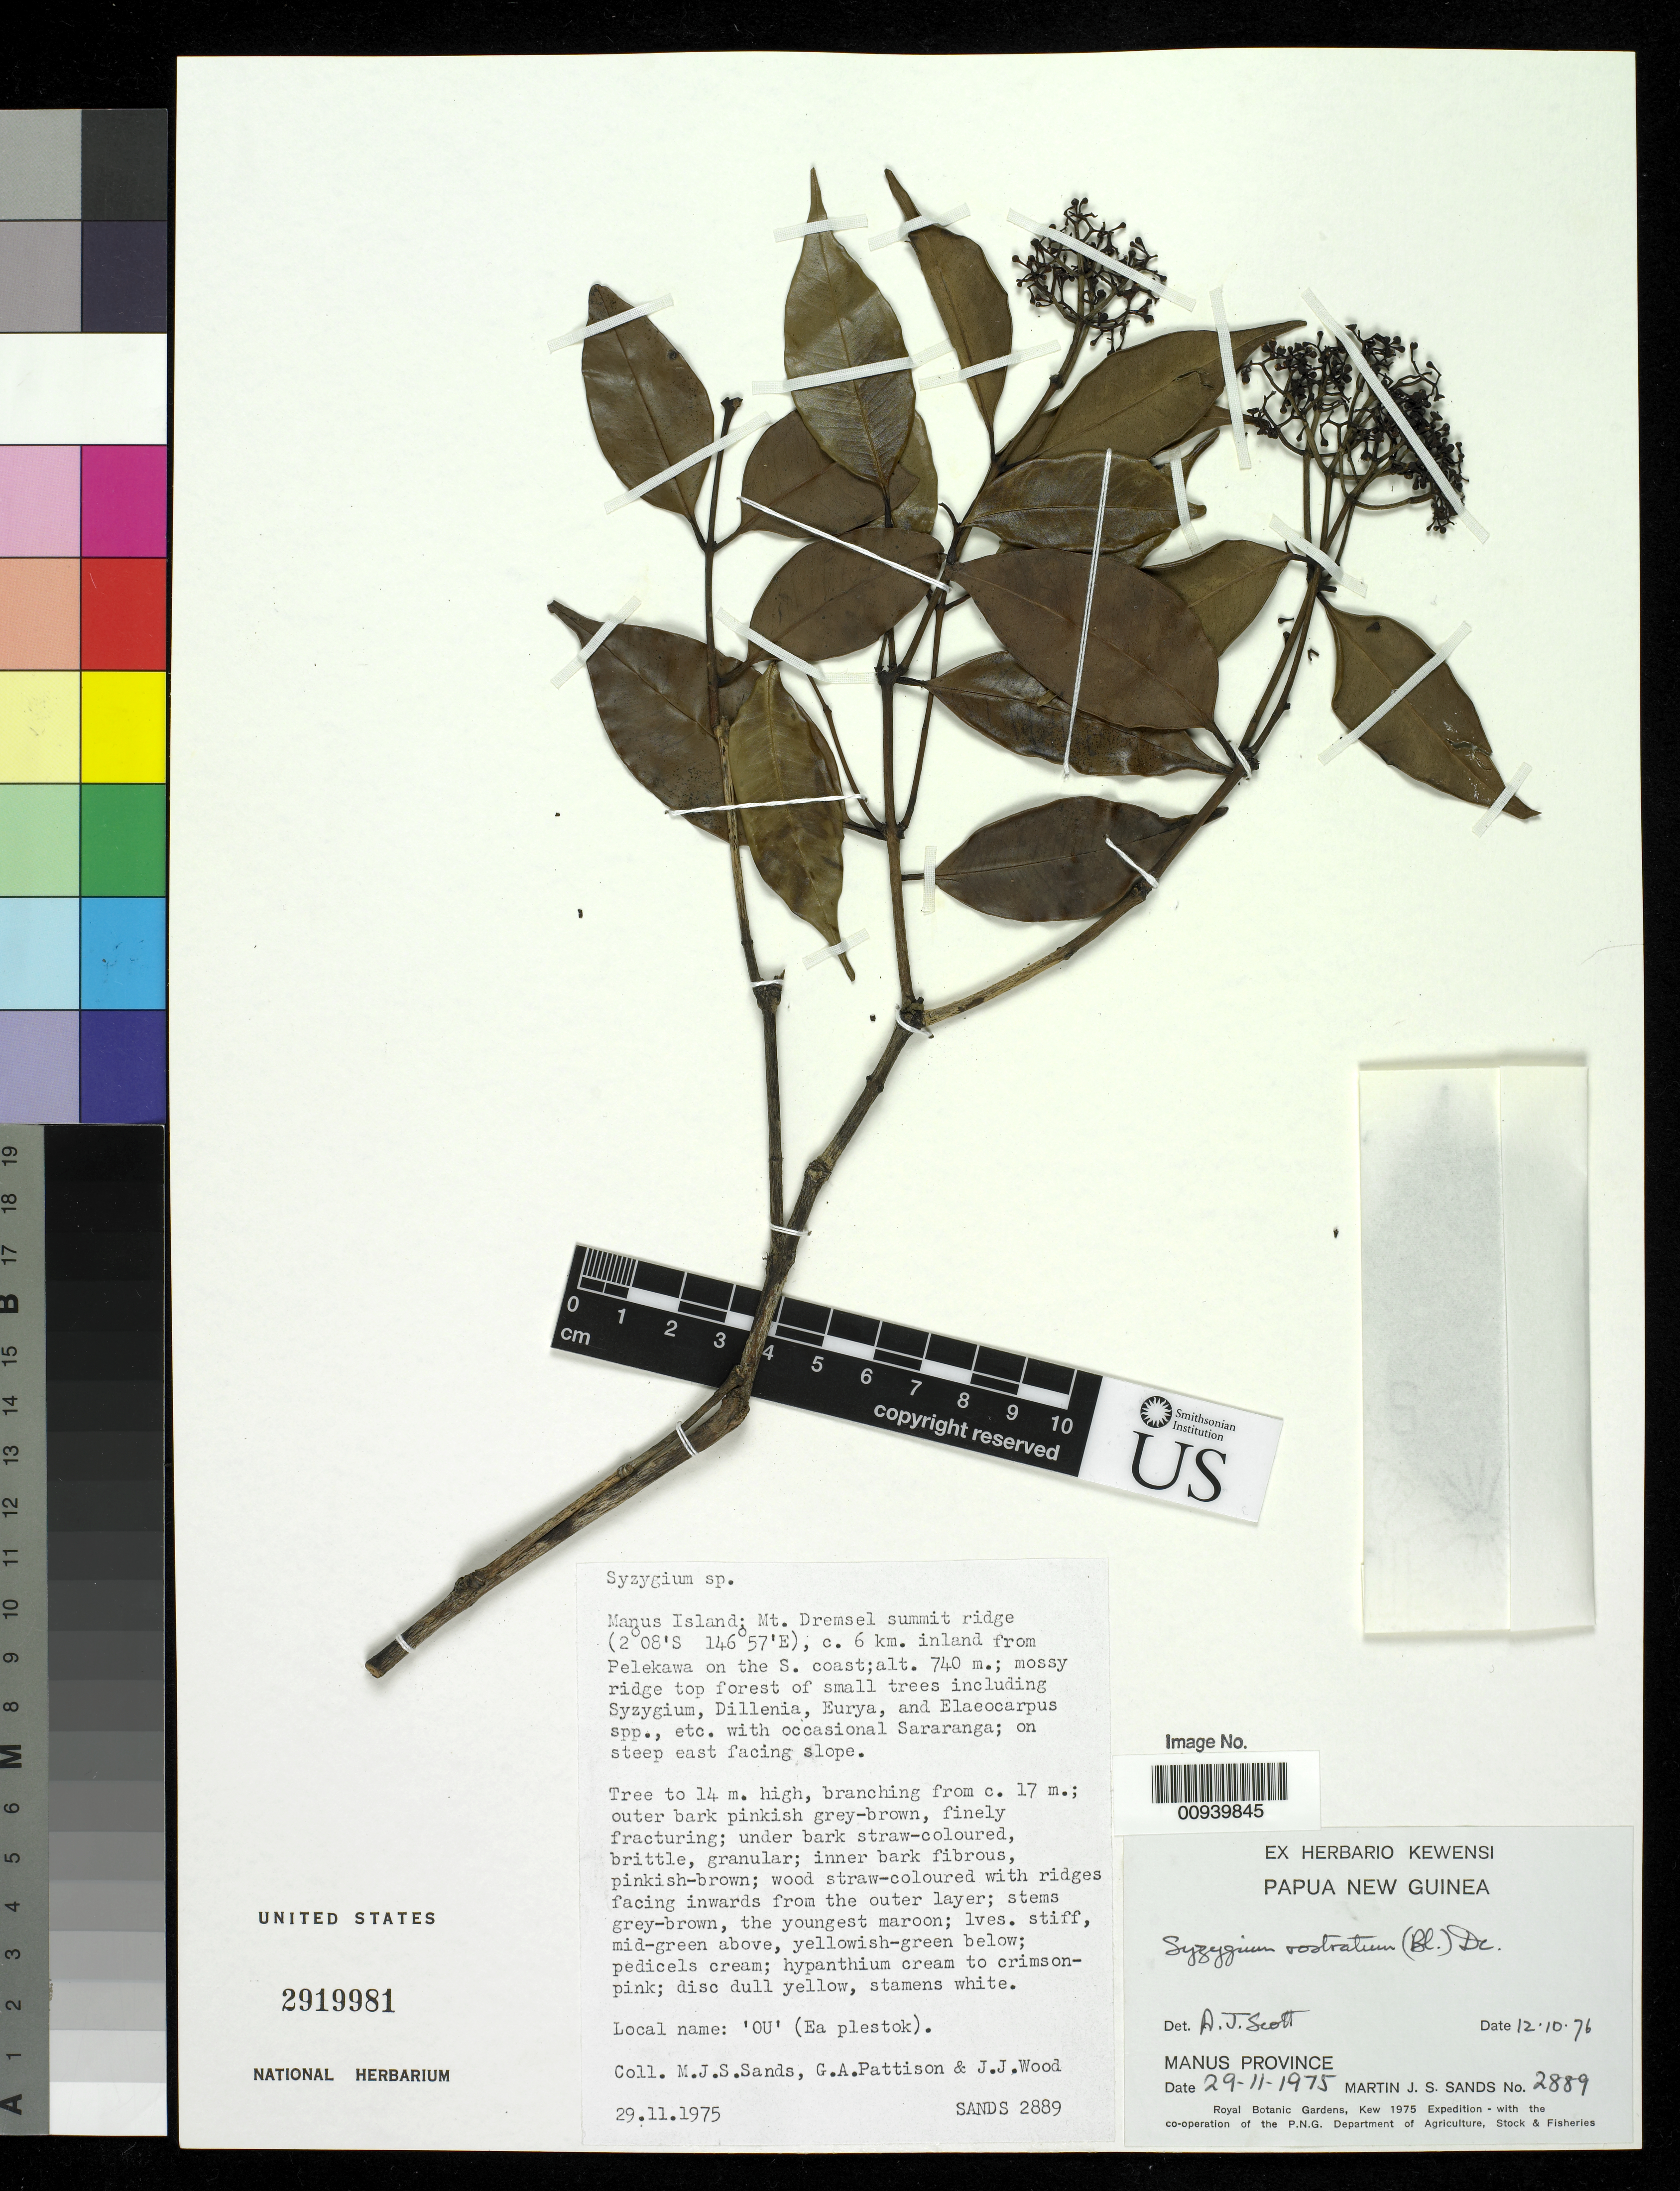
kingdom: Plantae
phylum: Tracheophyta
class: Magnoliopsida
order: Myrtales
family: Myrtaceae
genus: Syzygium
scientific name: Syzygium rostratum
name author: (Blume) DC.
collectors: M. Sands, G. Pattison & J. Wood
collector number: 2889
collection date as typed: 29 Nov 1975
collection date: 1975-11-29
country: Papua New Guinea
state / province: Manus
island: Manus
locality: Mt. Dremsel summit ridge, ca. 6 km inland from Pelekawa on the S. coast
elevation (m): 740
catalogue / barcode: US 2919981